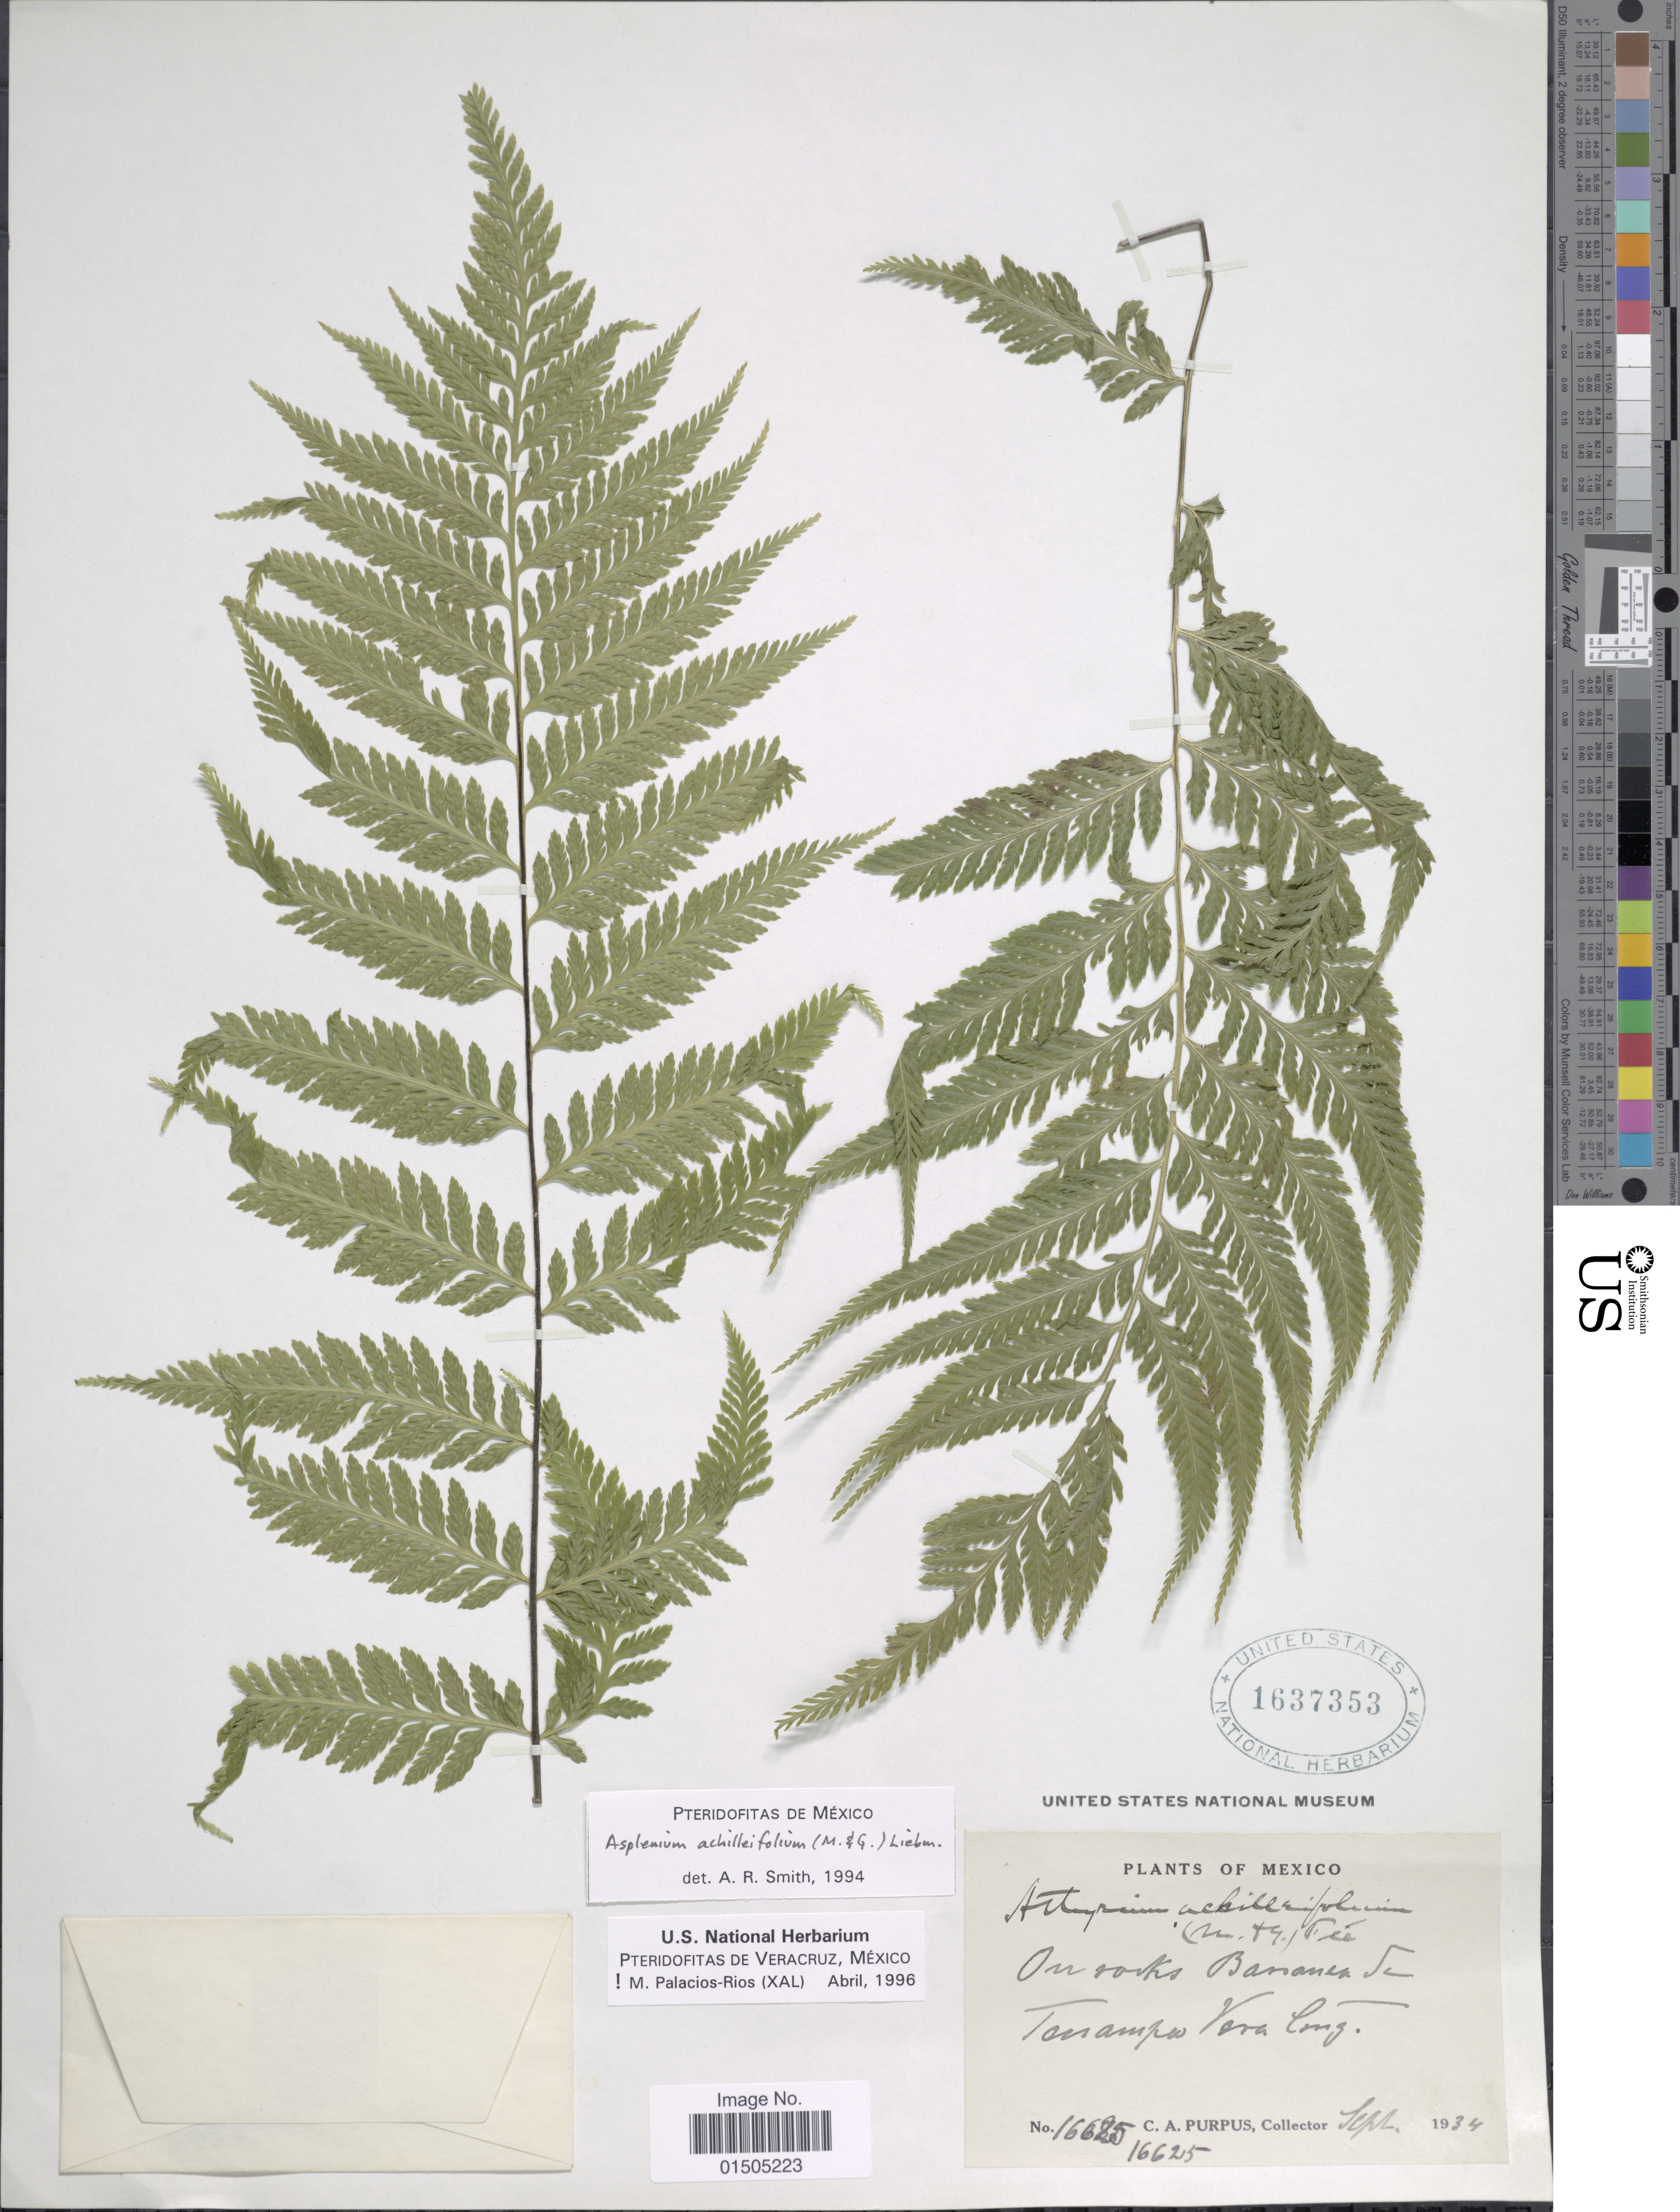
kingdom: Plantae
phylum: Tracheophyta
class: Polypodiopsida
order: Polypodiales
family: Aspleniaceae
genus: Asplenium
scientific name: Asplenium achilleifolium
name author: (M. Martens & Galeotti) Liebm.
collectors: C. A. Purpus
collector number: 16625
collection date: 1934-09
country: Mexico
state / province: Veracruz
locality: On rocks Barranca de Tenampa.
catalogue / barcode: US 1637353